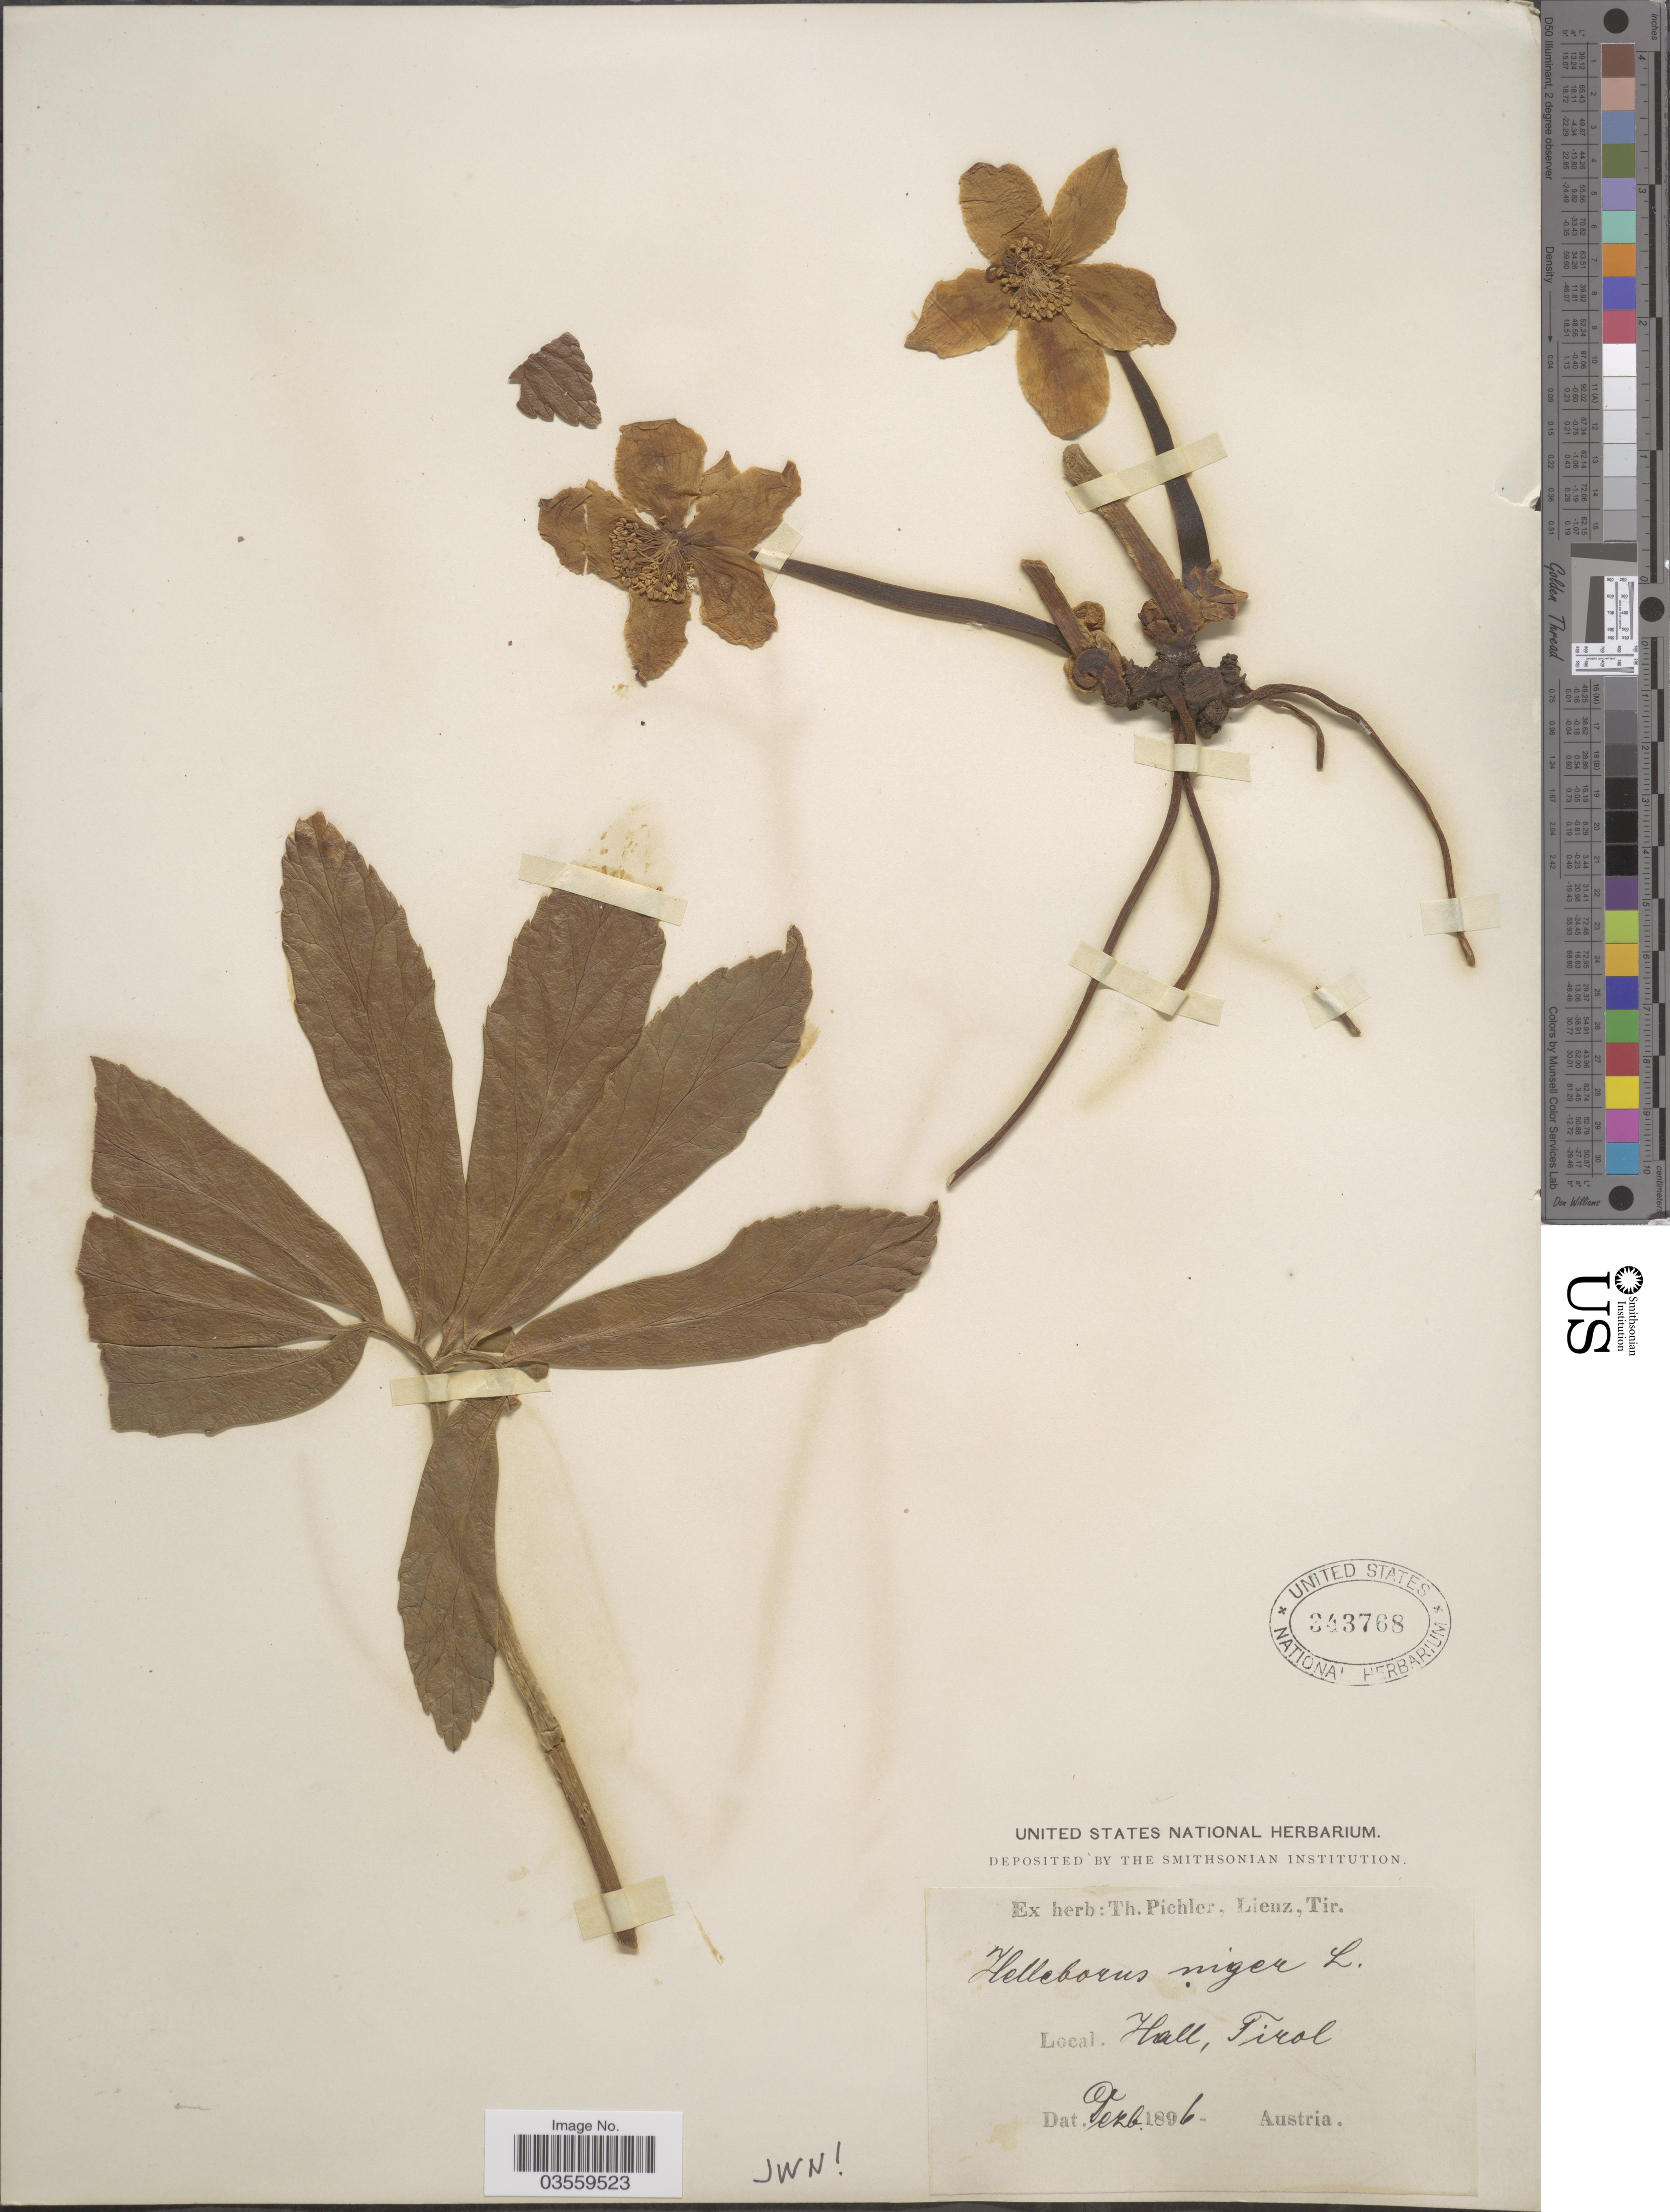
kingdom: Plantae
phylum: Tracheophyta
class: Magnoliopsida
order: Ranunculales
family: Ranunculaceae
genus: Helleborus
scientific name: Helleborus niger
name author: L.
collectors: ex herb. T. Pichler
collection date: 1896-12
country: Austria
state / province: Tirol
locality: Hall.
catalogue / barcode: US 343768